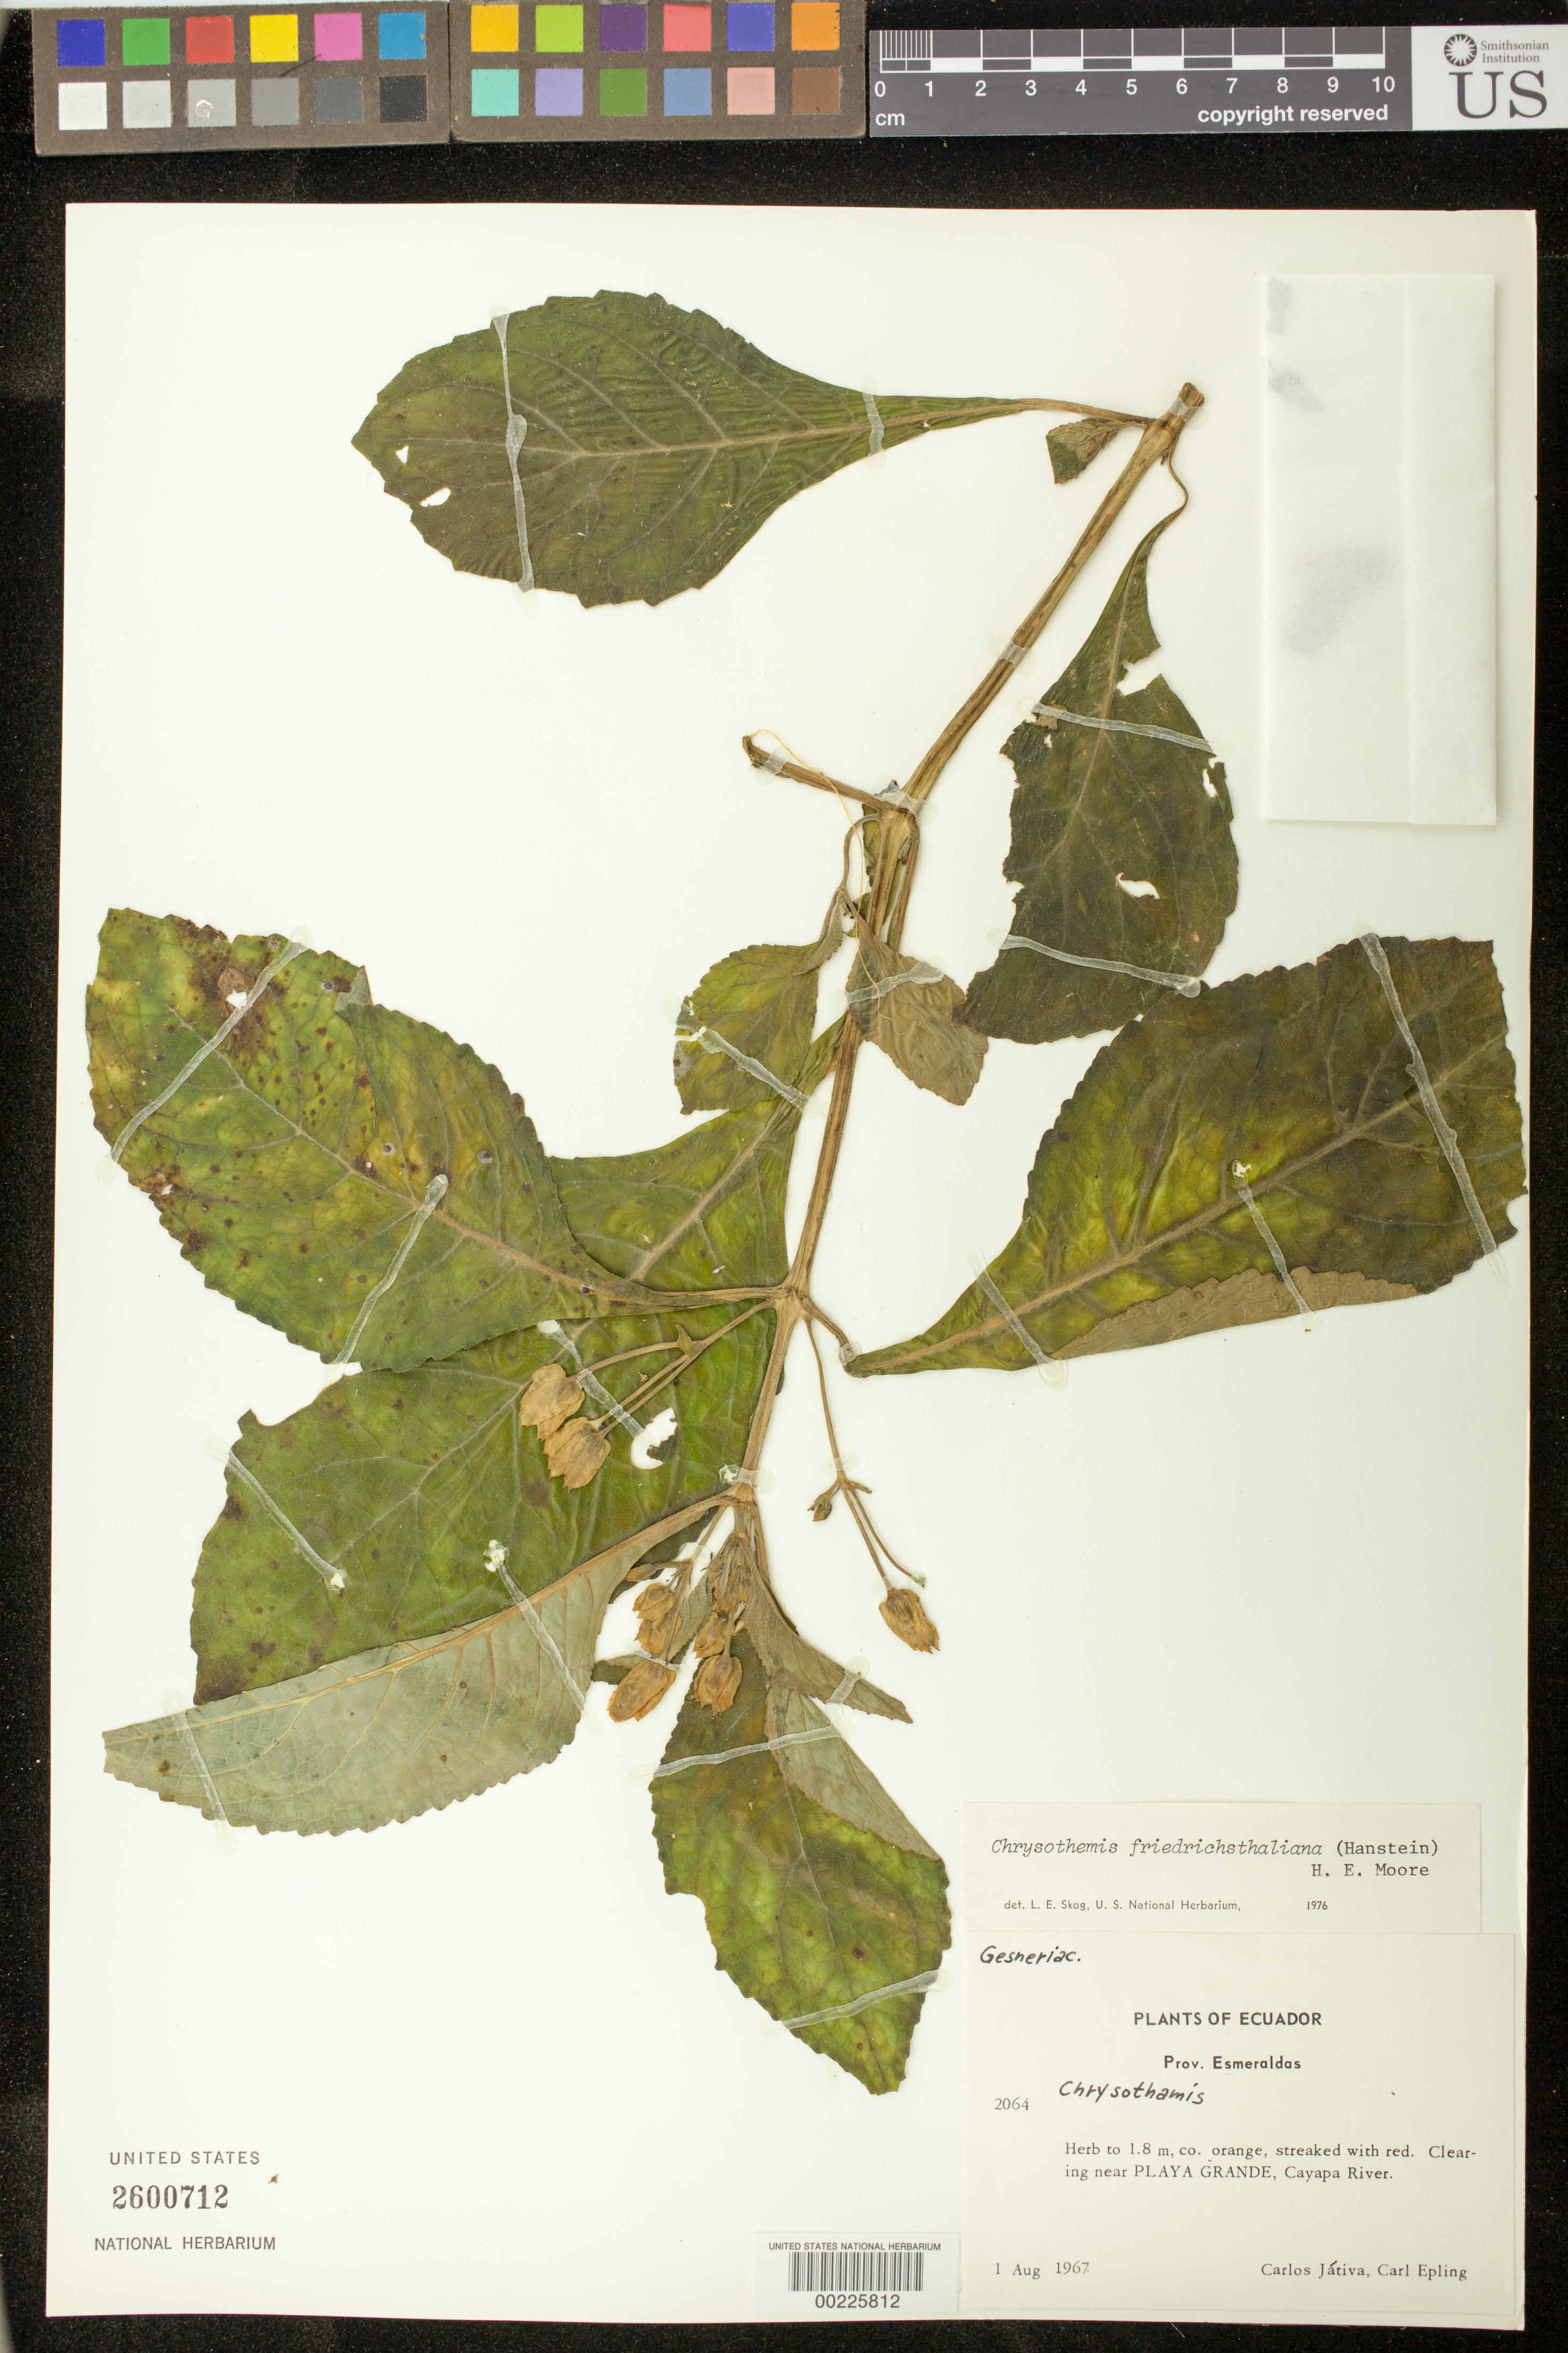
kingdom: Plantae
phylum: Tracheophyta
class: Magnoliopsida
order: Lamiales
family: Gesneriaceae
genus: Chrysothemis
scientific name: Chrysothemis friedrichsthaliana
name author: (Hanst.) H.E. Moore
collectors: C. D. Játiva & C. C. Epling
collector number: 2064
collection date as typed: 01 Aug 1967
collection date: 1967-08-01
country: Ecuador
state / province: Esmeraldas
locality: Clearing near Playa Grande, Cayapa River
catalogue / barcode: US 2600712